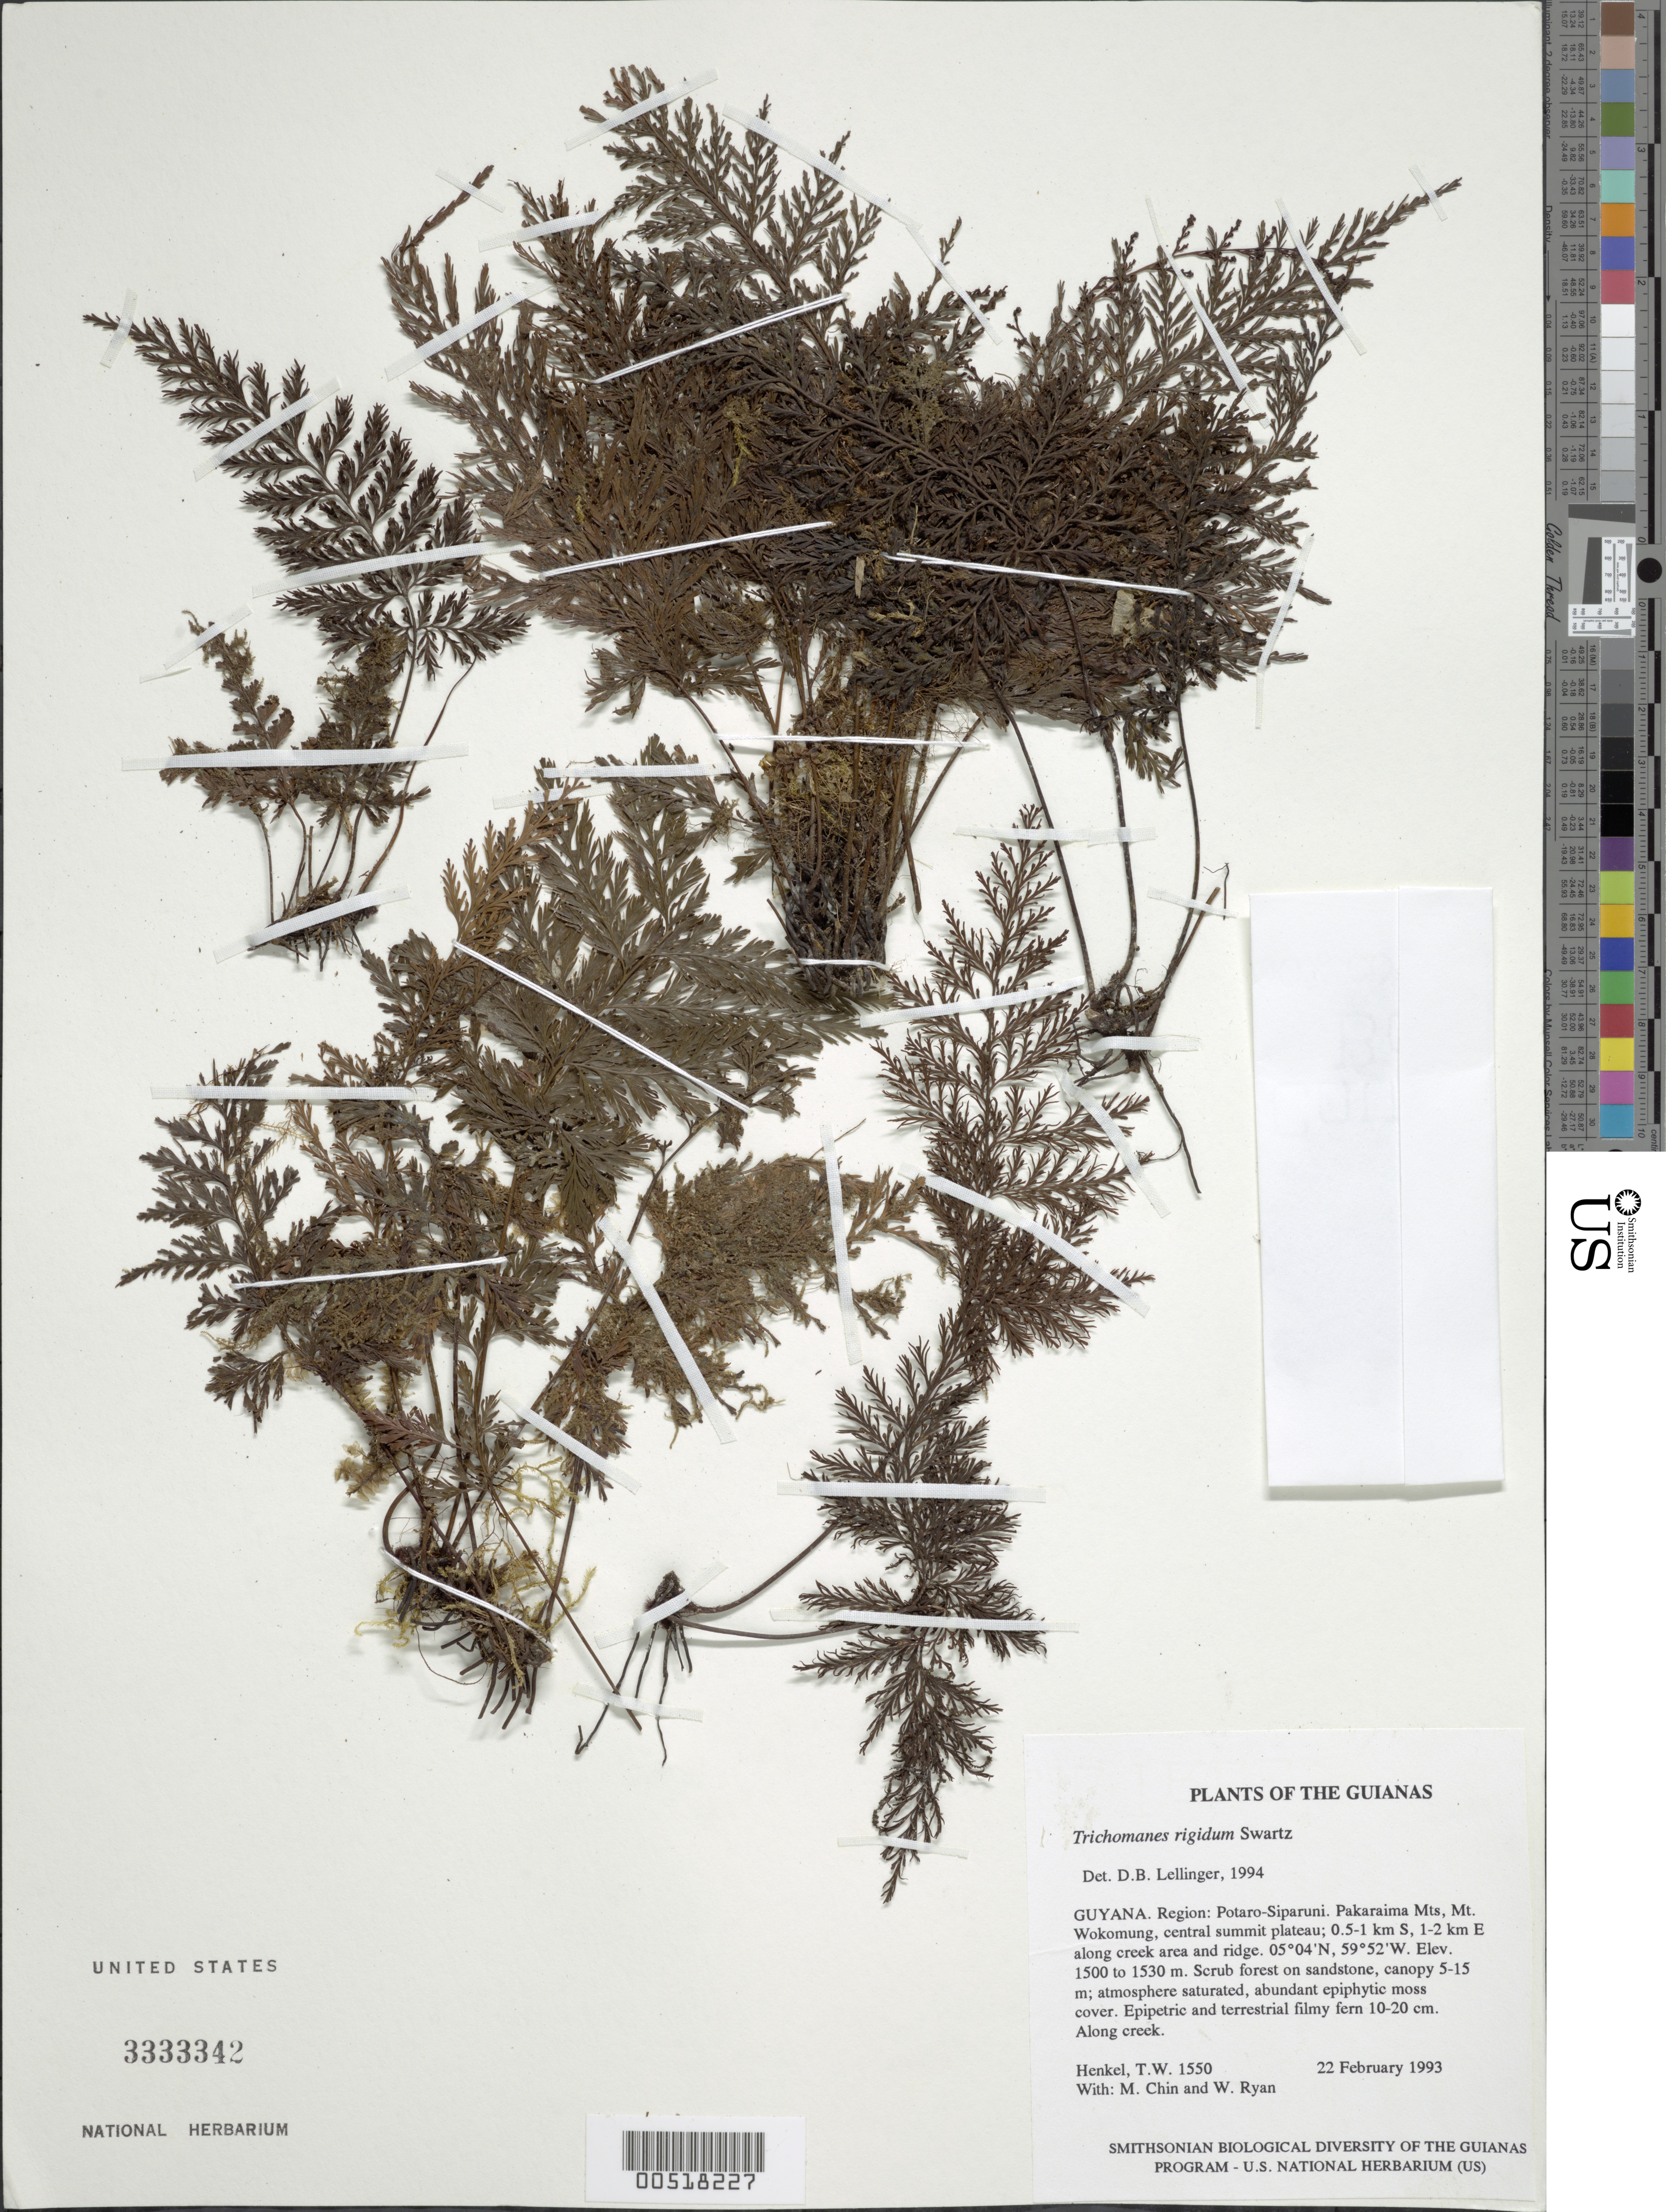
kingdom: Plantae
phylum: Tracheophyta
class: Polypodiopsida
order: Hymenophyllales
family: Hymenophyllaceae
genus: Abrodictyum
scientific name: Abrodictyum rigidum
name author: (Sw.) Ebihara & Dubuisson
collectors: T. Henkel, M. Chin & W. Ryan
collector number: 1550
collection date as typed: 22 February 1993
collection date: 1993-02-22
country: Guyana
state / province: Potaro-Siparuni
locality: Pakaraima Mts, Mt. Wokomung, central summit plateau; 0.5-1 km S, 1-2 km E along creek area and ridge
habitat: Scrub forest on sandstone, canopy 5-15 m; atmosphere saturated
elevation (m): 1500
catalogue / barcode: US 3333342